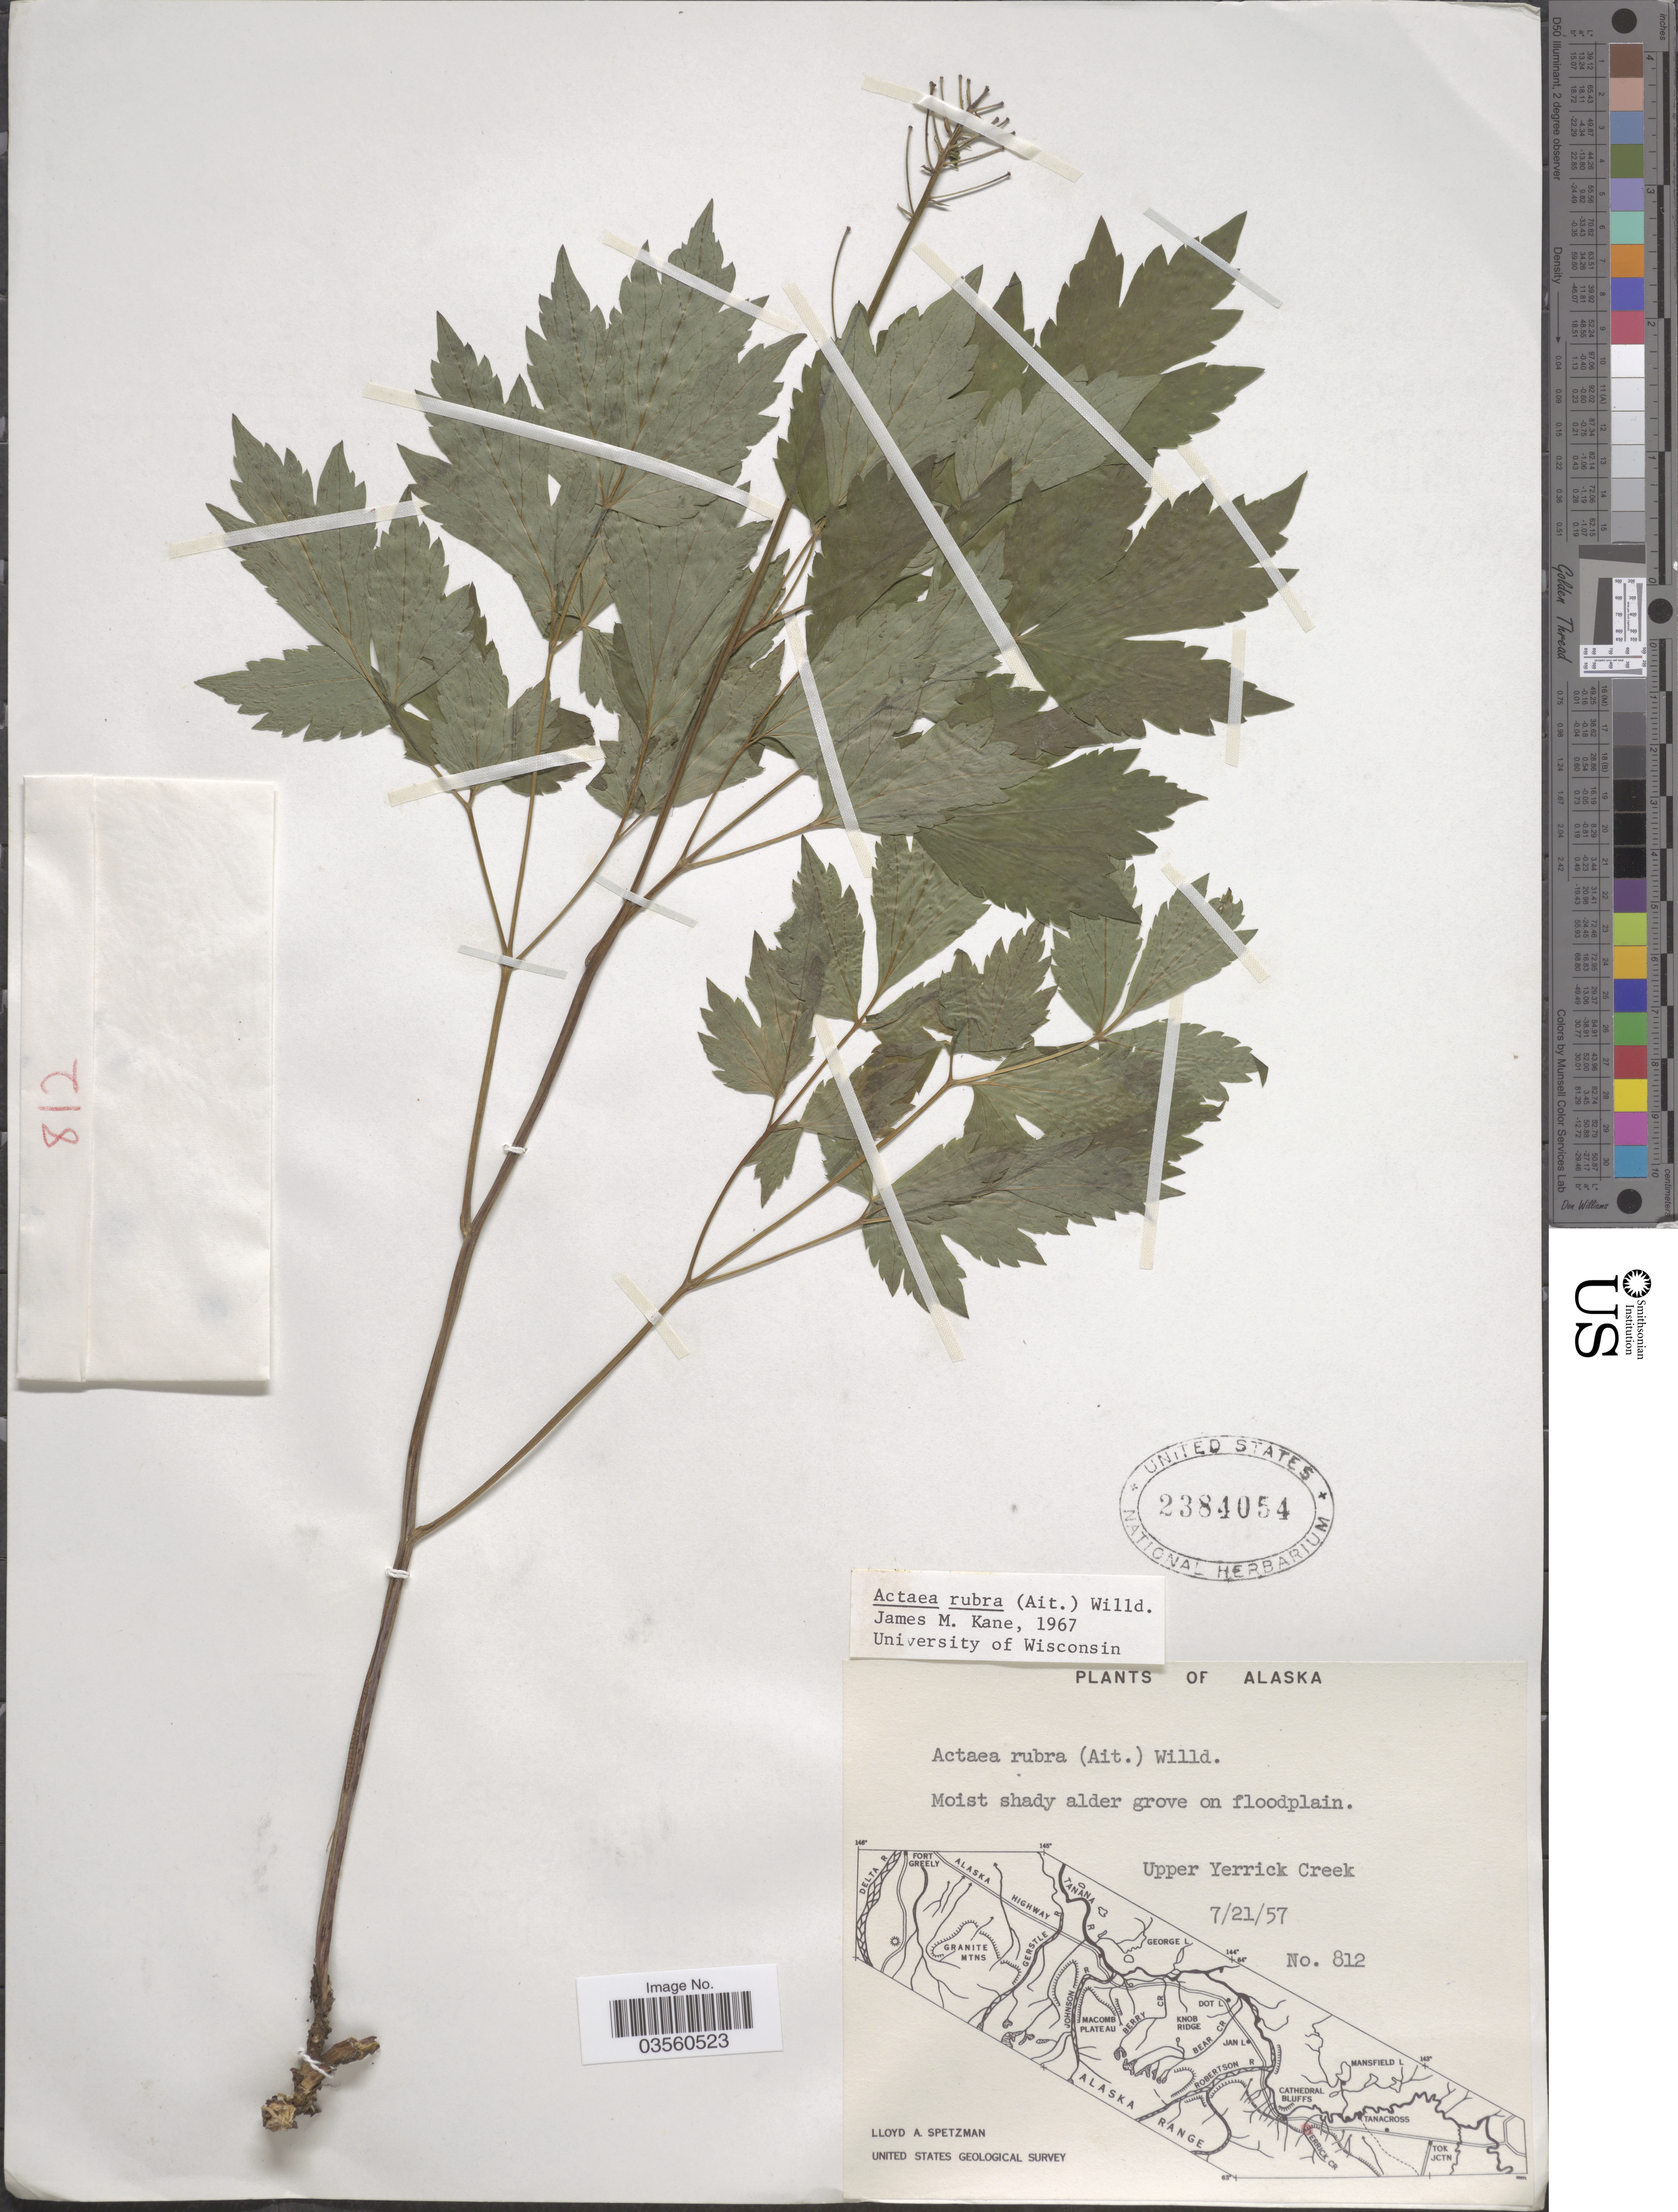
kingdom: Plantae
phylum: Tracheophyta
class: Magnoliopsida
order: Ranunculales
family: Ranunculaceae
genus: Actaea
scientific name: Actaea rubra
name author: (Aiton) Willd.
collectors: L. Spetzman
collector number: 812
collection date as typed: Transcribed d/m/y: 21/7/57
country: United States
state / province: Alaska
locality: Upper Yerrick Creek.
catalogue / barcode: US 2384054